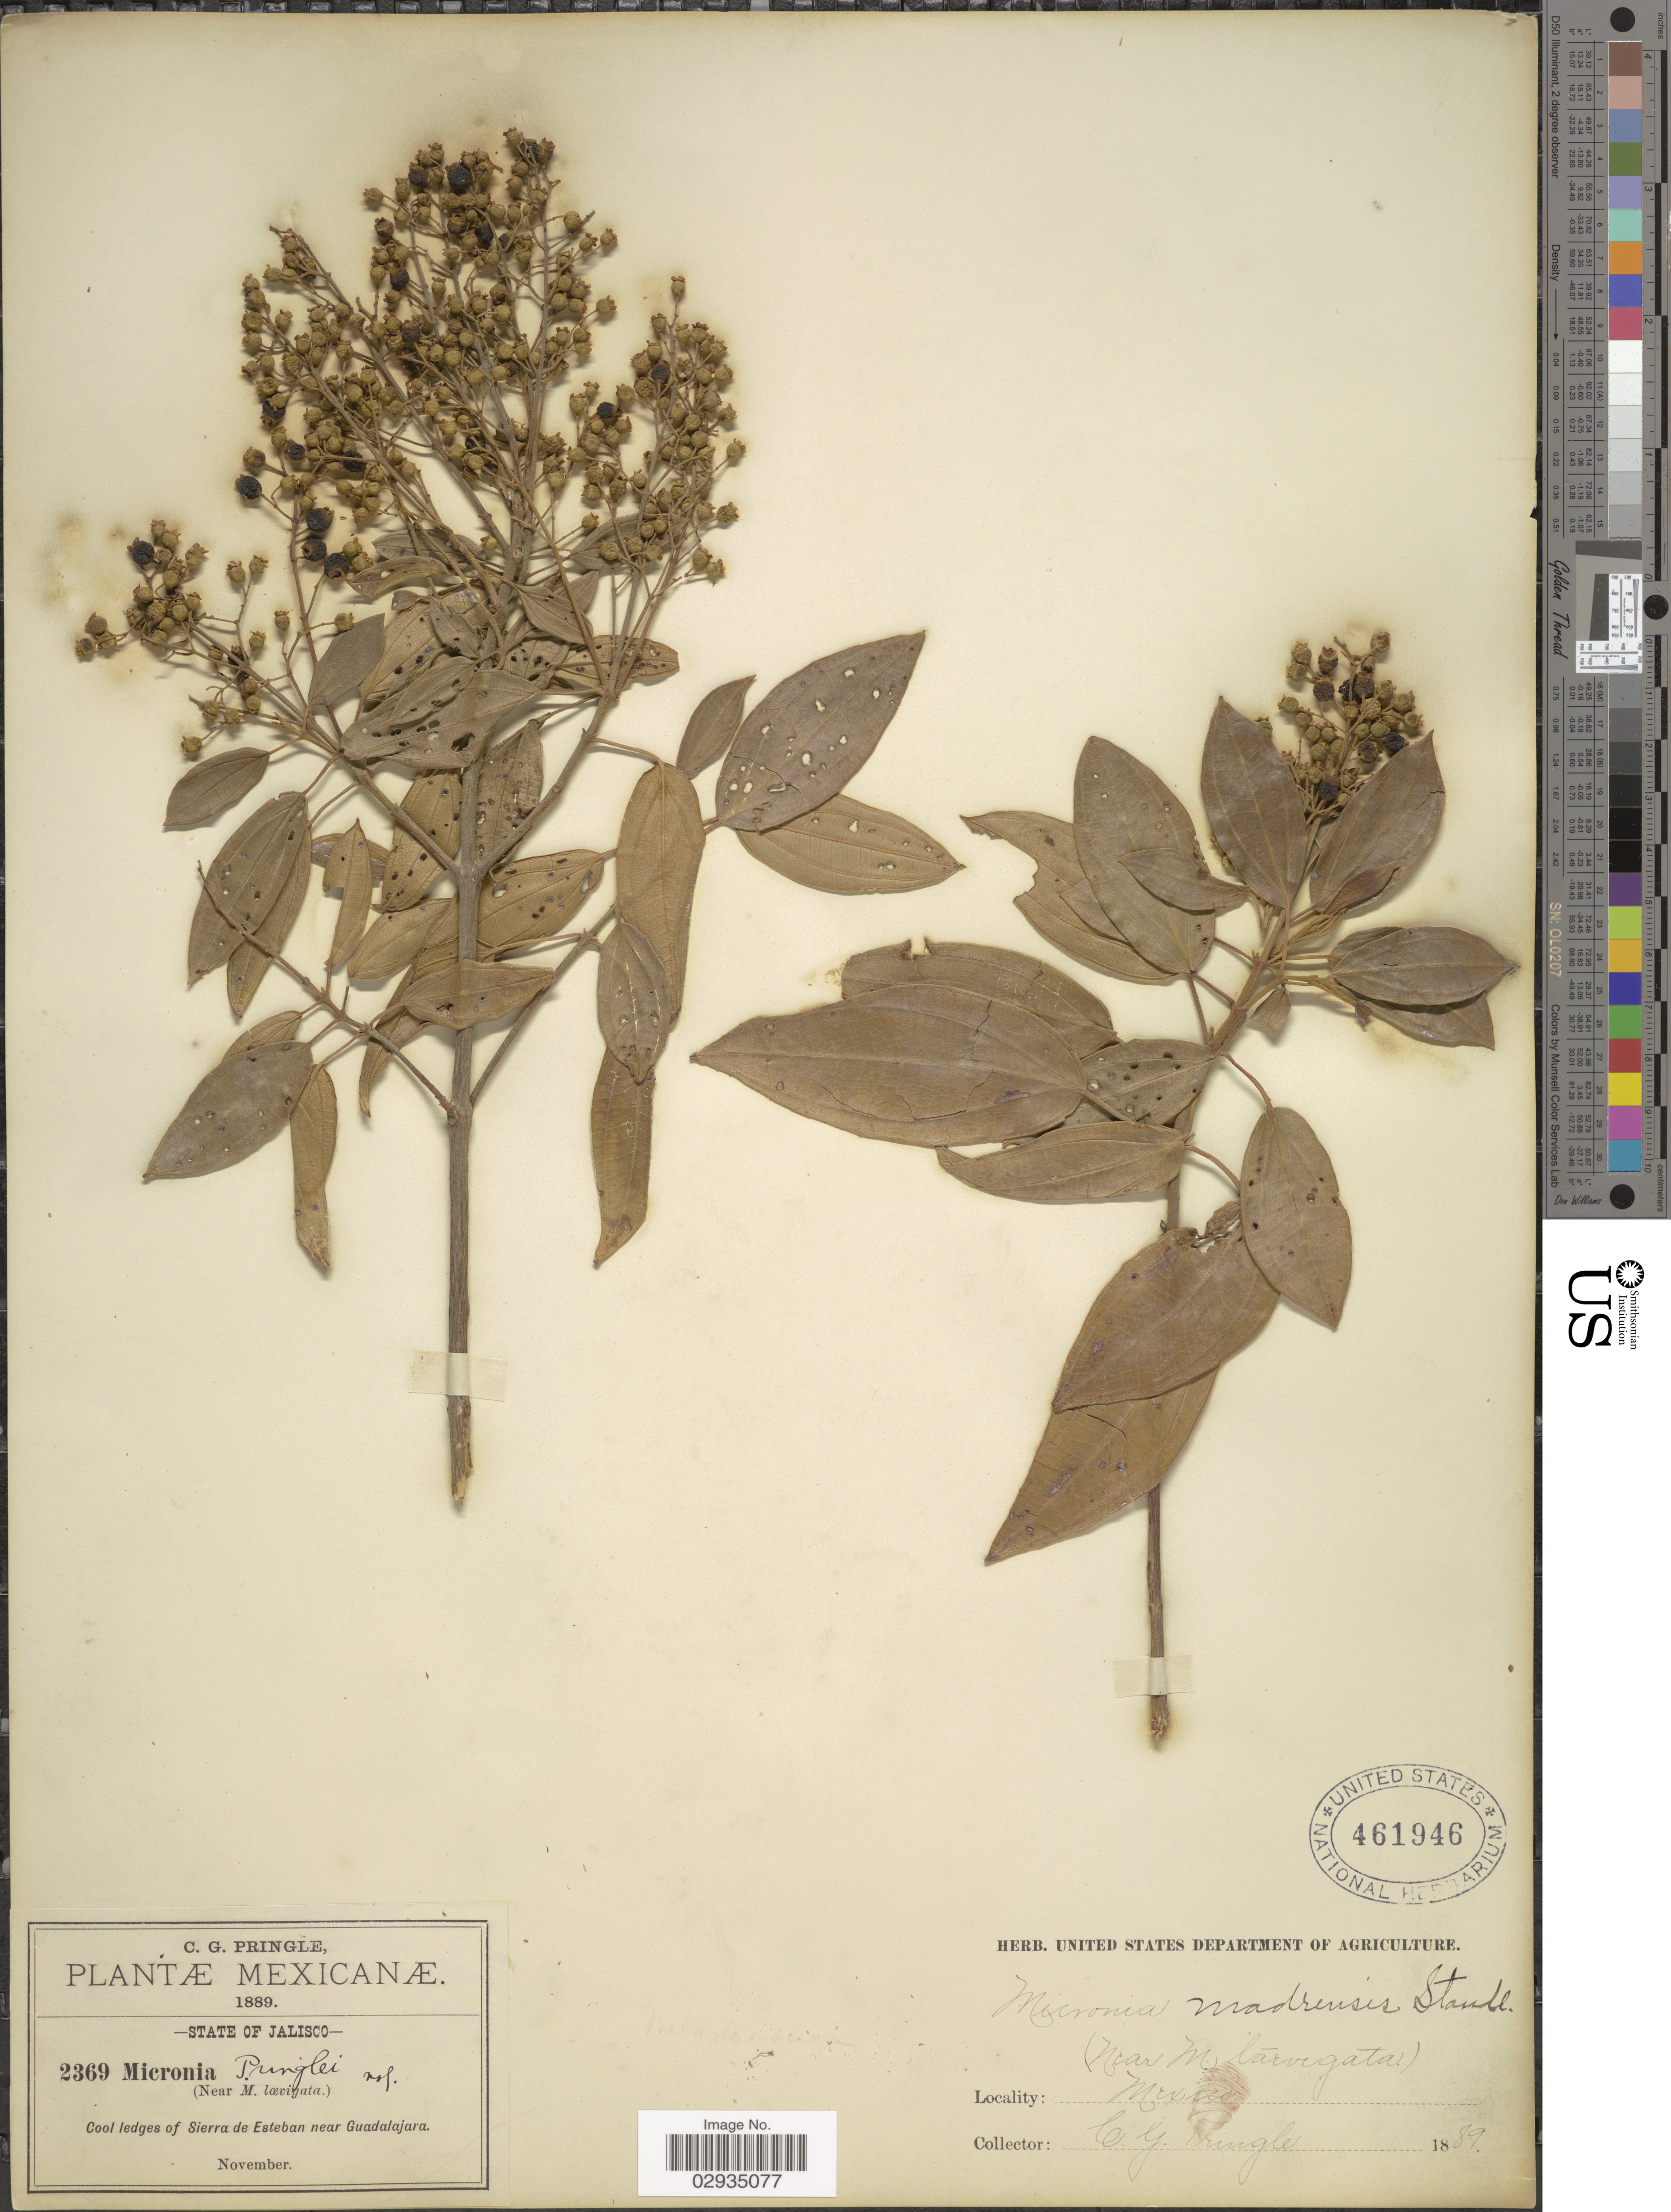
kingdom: Plantae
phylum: Tracheophyta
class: Magnoliopsida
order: Myrtales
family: Melastomataceae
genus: Miconia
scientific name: Miconia madrensis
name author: Standl.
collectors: C. G. Pringle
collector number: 2369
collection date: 1899-11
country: Mexico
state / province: Jalisco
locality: Cool ledges of Sierra de Esteban near Guadalajara.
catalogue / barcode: US 461946